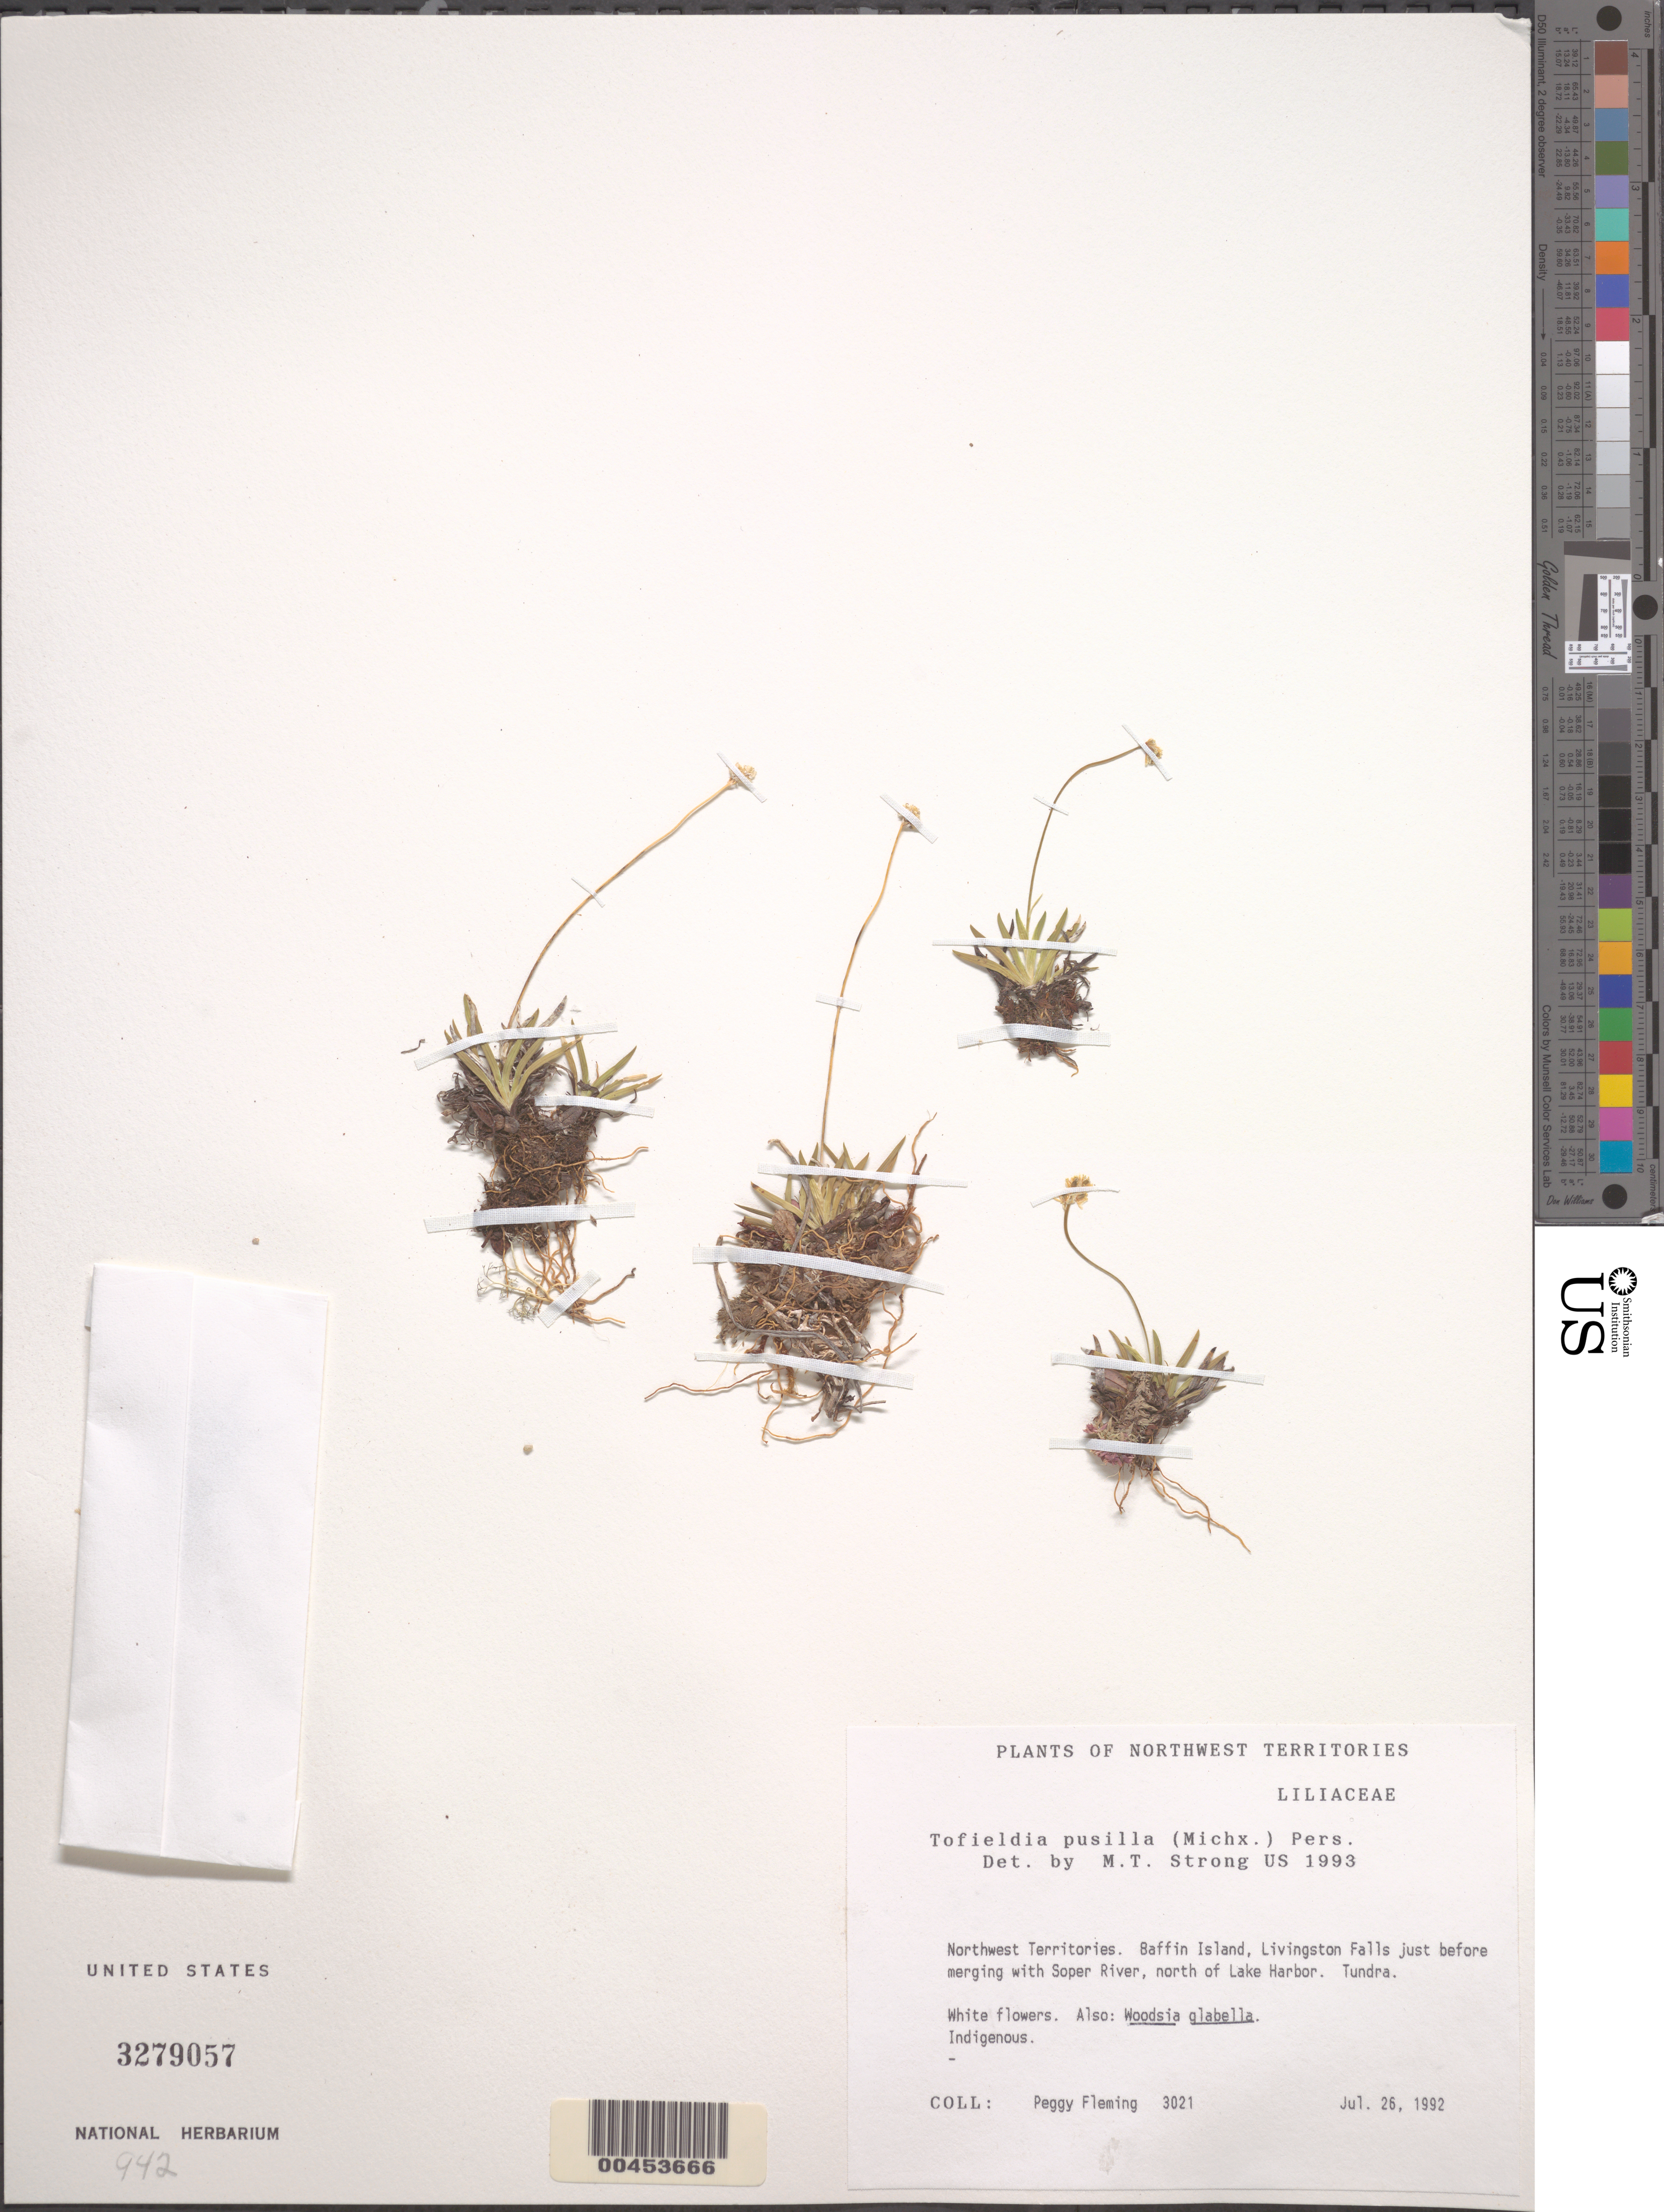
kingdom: Plantae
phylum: Tracheophyta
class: Liliopsida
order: Alismatales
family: Tofieldiaceae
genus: Tofieldia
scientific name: Tofieldia pusilla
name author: (Michx.) Pers.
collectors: P. Fleming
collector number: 3021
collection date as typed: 26 Jul 1992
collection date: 1992-07-26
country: Canada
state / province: Northwest Territories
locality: Baffin island, livingston falls, n of lake harbor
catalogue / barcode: US 3279057